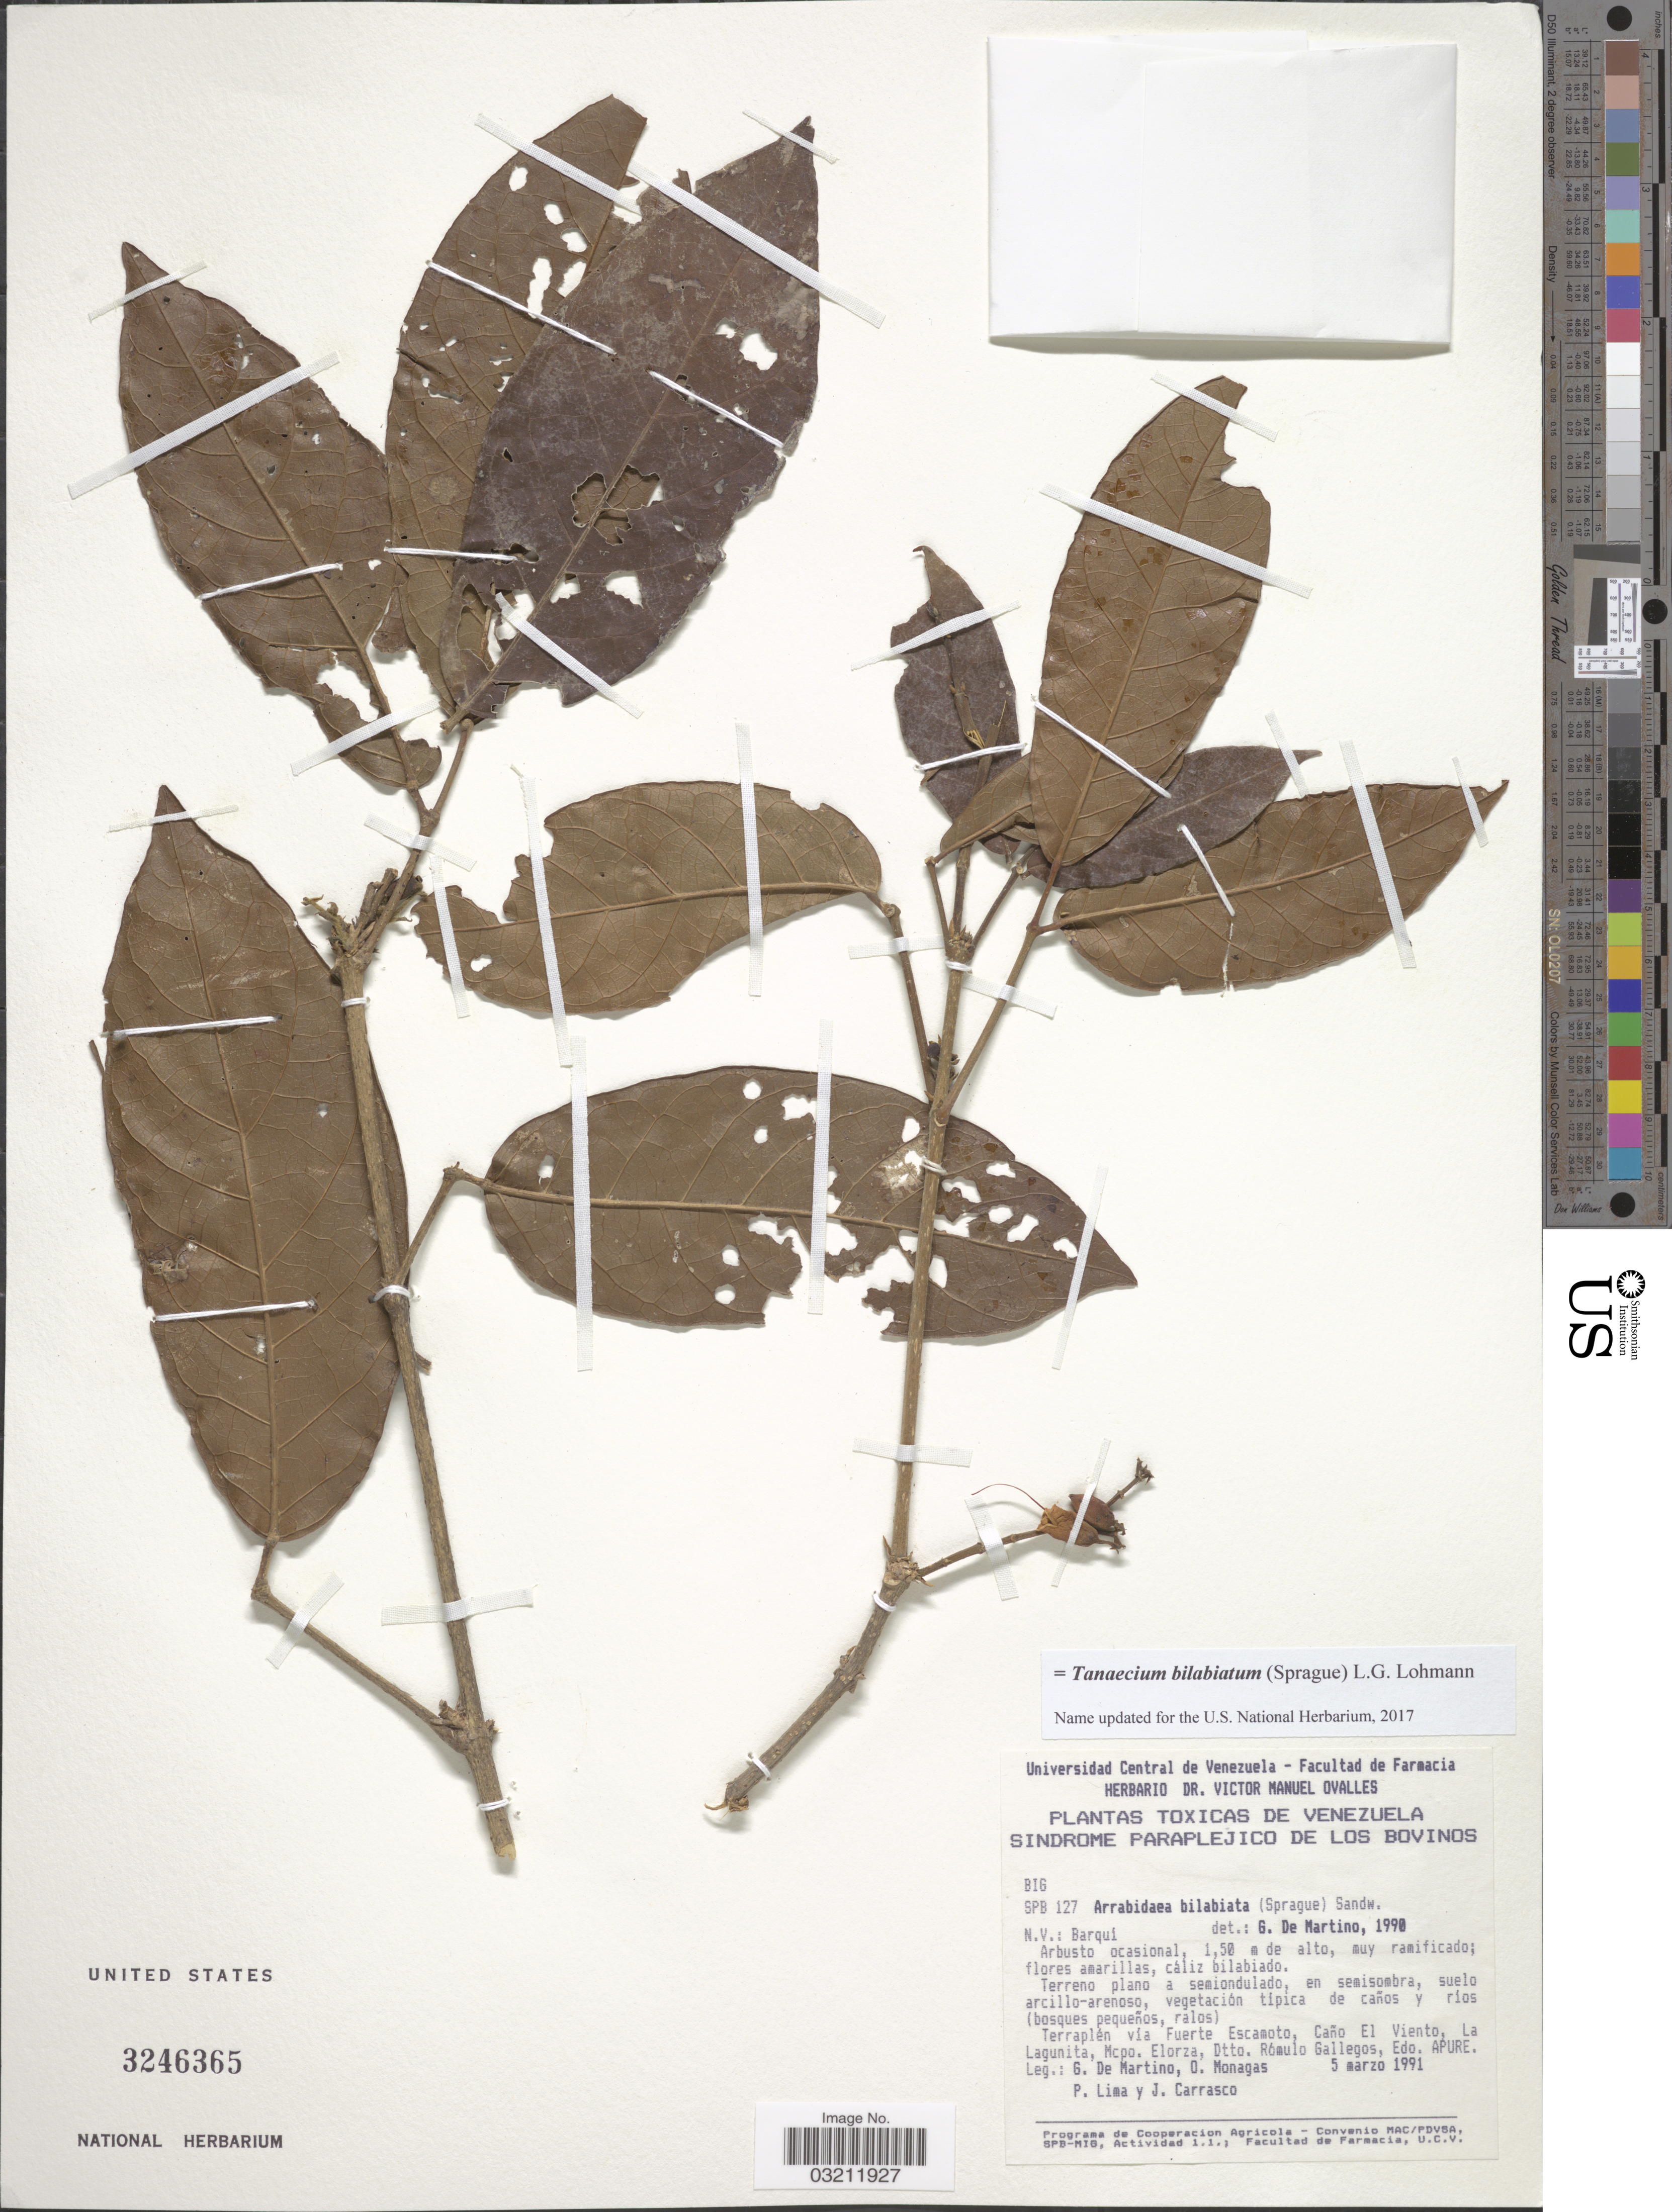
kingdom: Plantae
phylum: Tracheophyta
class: Magnoliopsida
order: Lamiales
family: Bignoniaceae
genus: Tanaecium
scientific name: Tanaecium bilabiatum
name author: (Sprague) L.G. Lohmann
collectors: G. De Martino, O. Monagas, P. Lima & J. Carrasco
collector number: SPB 127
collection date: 1991-03-05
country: Venezuela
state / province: Apure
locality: Terraplén vía Fuerte Escamoto, Caño El Viente, La Lagunita, Mcpo. Elorza, Dtto. Rómulo Gallegos.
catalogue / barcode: US 3246365